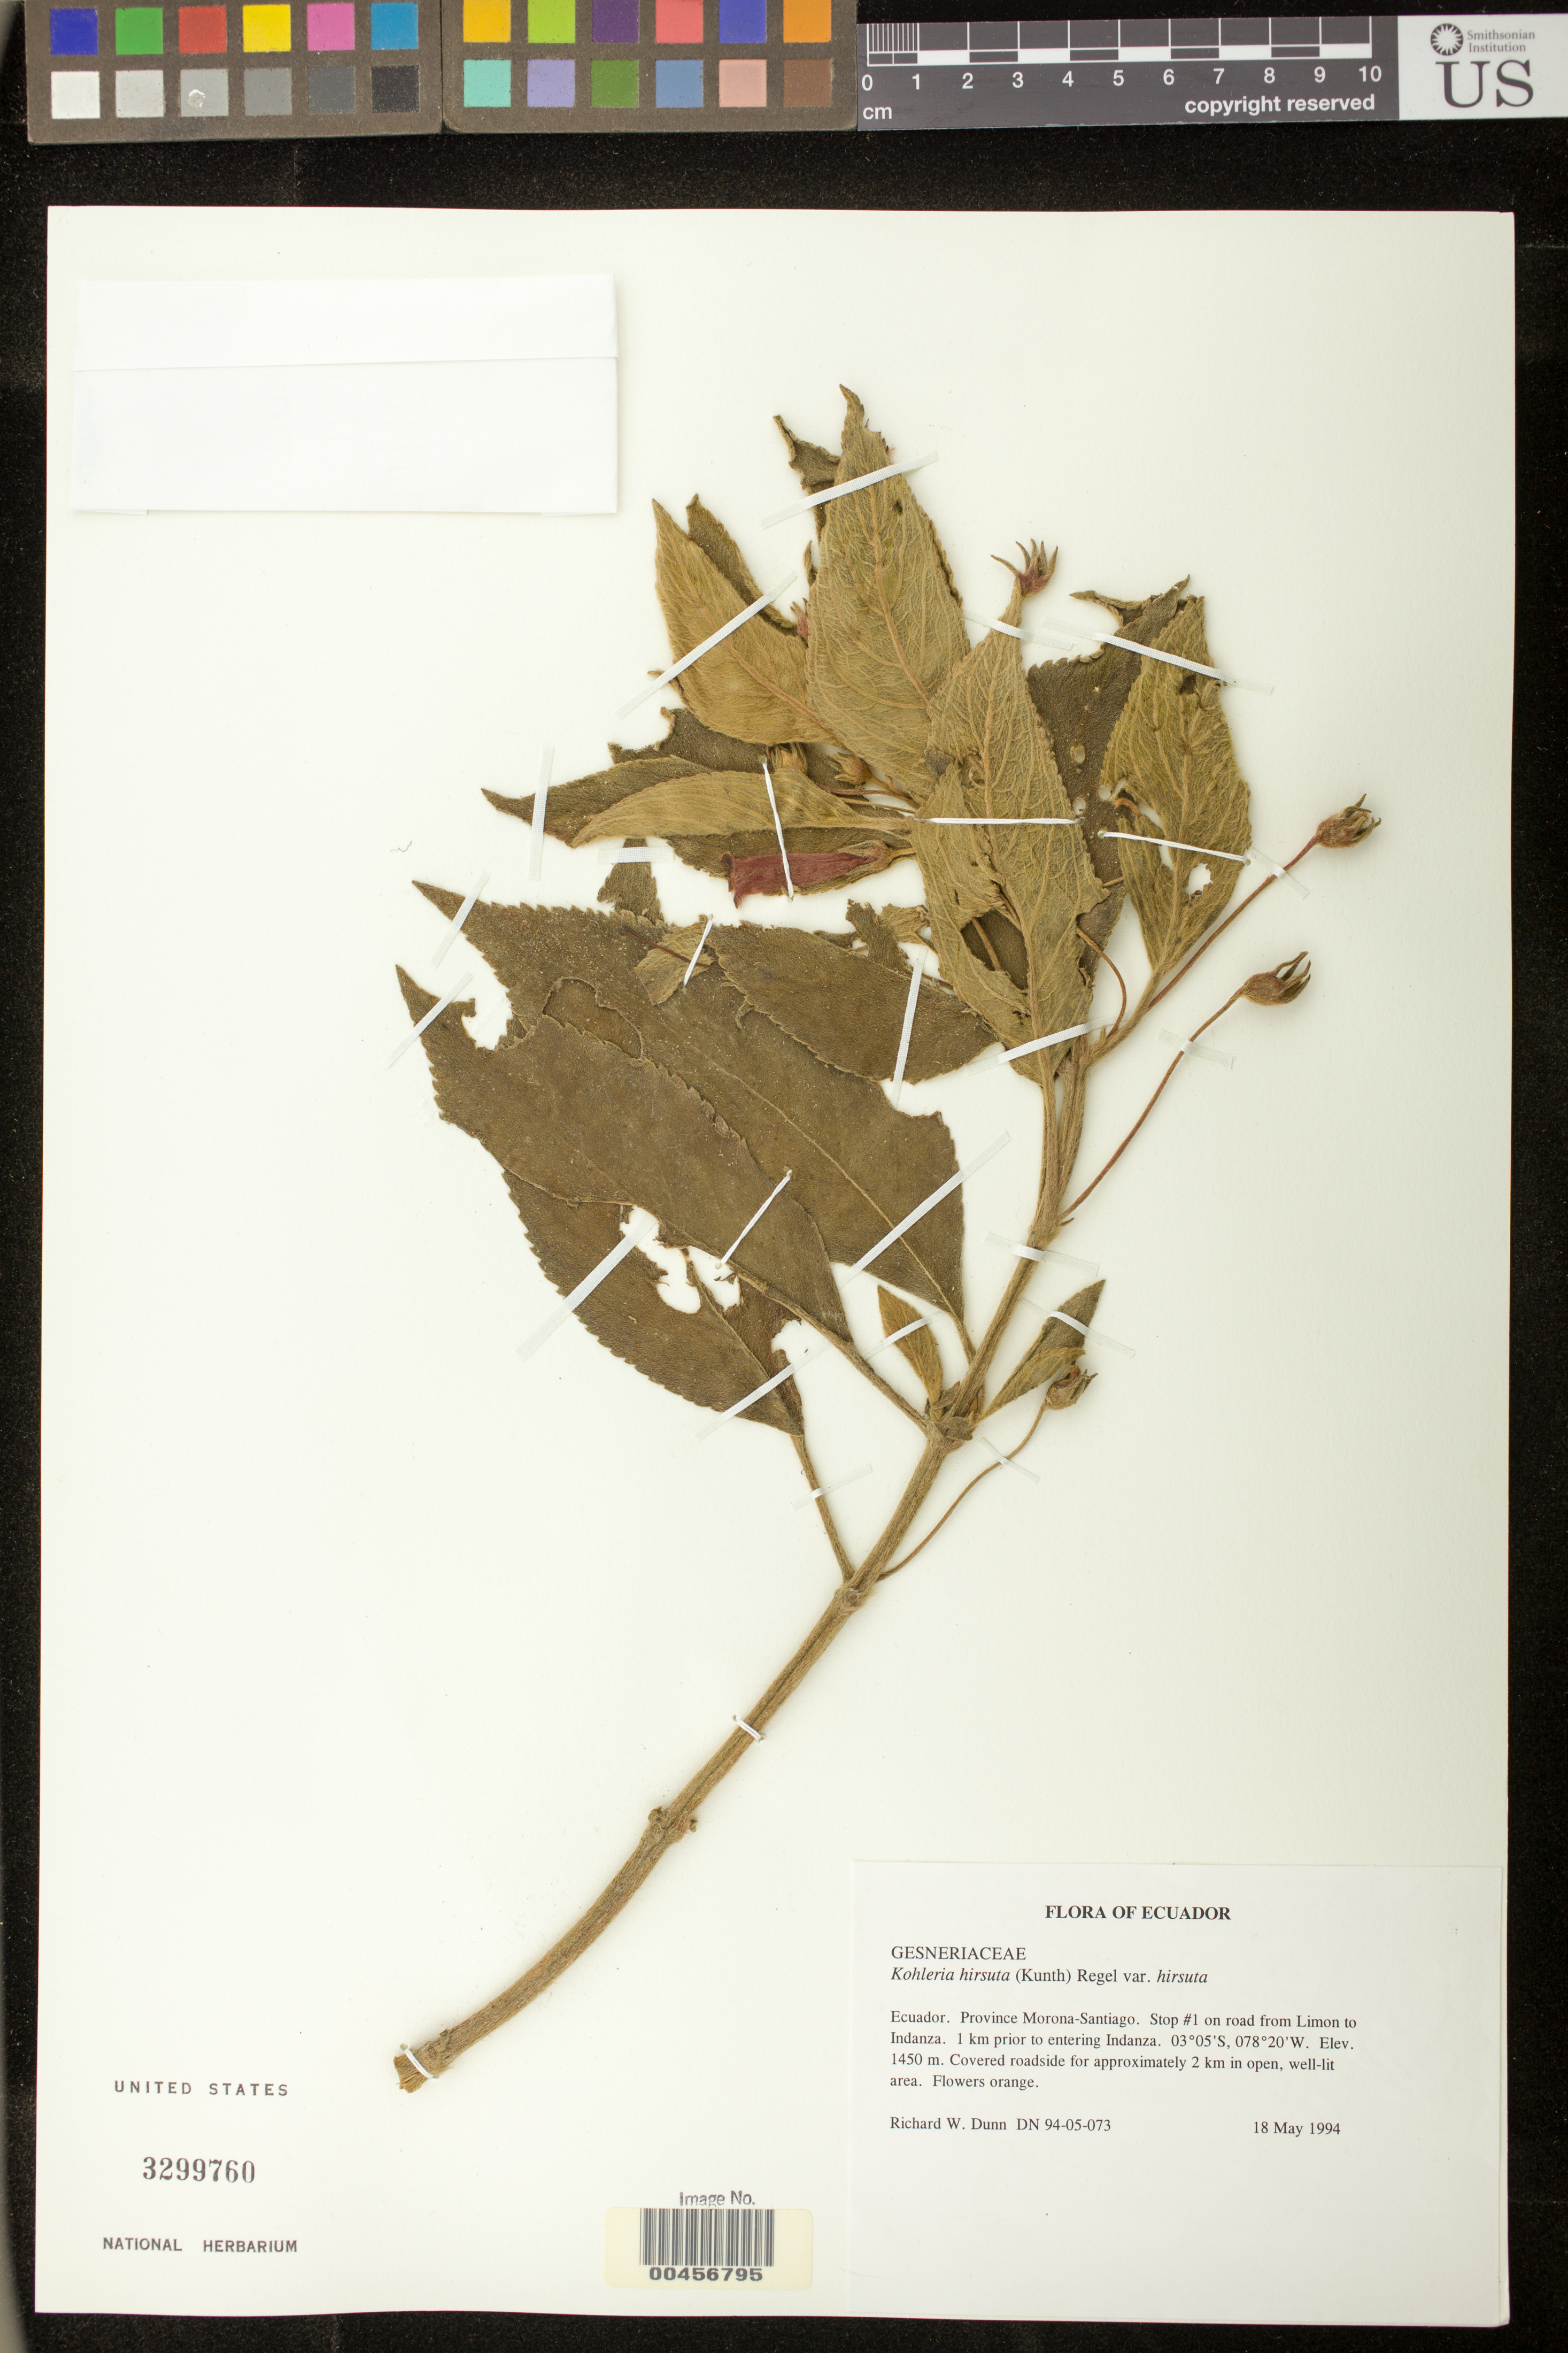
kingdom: Plantae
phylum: Tracheophyta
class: Magnoliopsida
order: Lamiales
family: Gesneriaceae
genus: Kohleria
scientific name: Kohleria hirsuta var. hirsuta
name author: (Kunth) Regel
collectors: R. Dunn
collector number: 9405073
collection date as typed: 18 May 1994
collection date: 1994-05-18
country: Ecuador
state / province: Morona-Santiago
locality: From Limon to Indanza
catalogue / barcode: US 3299760